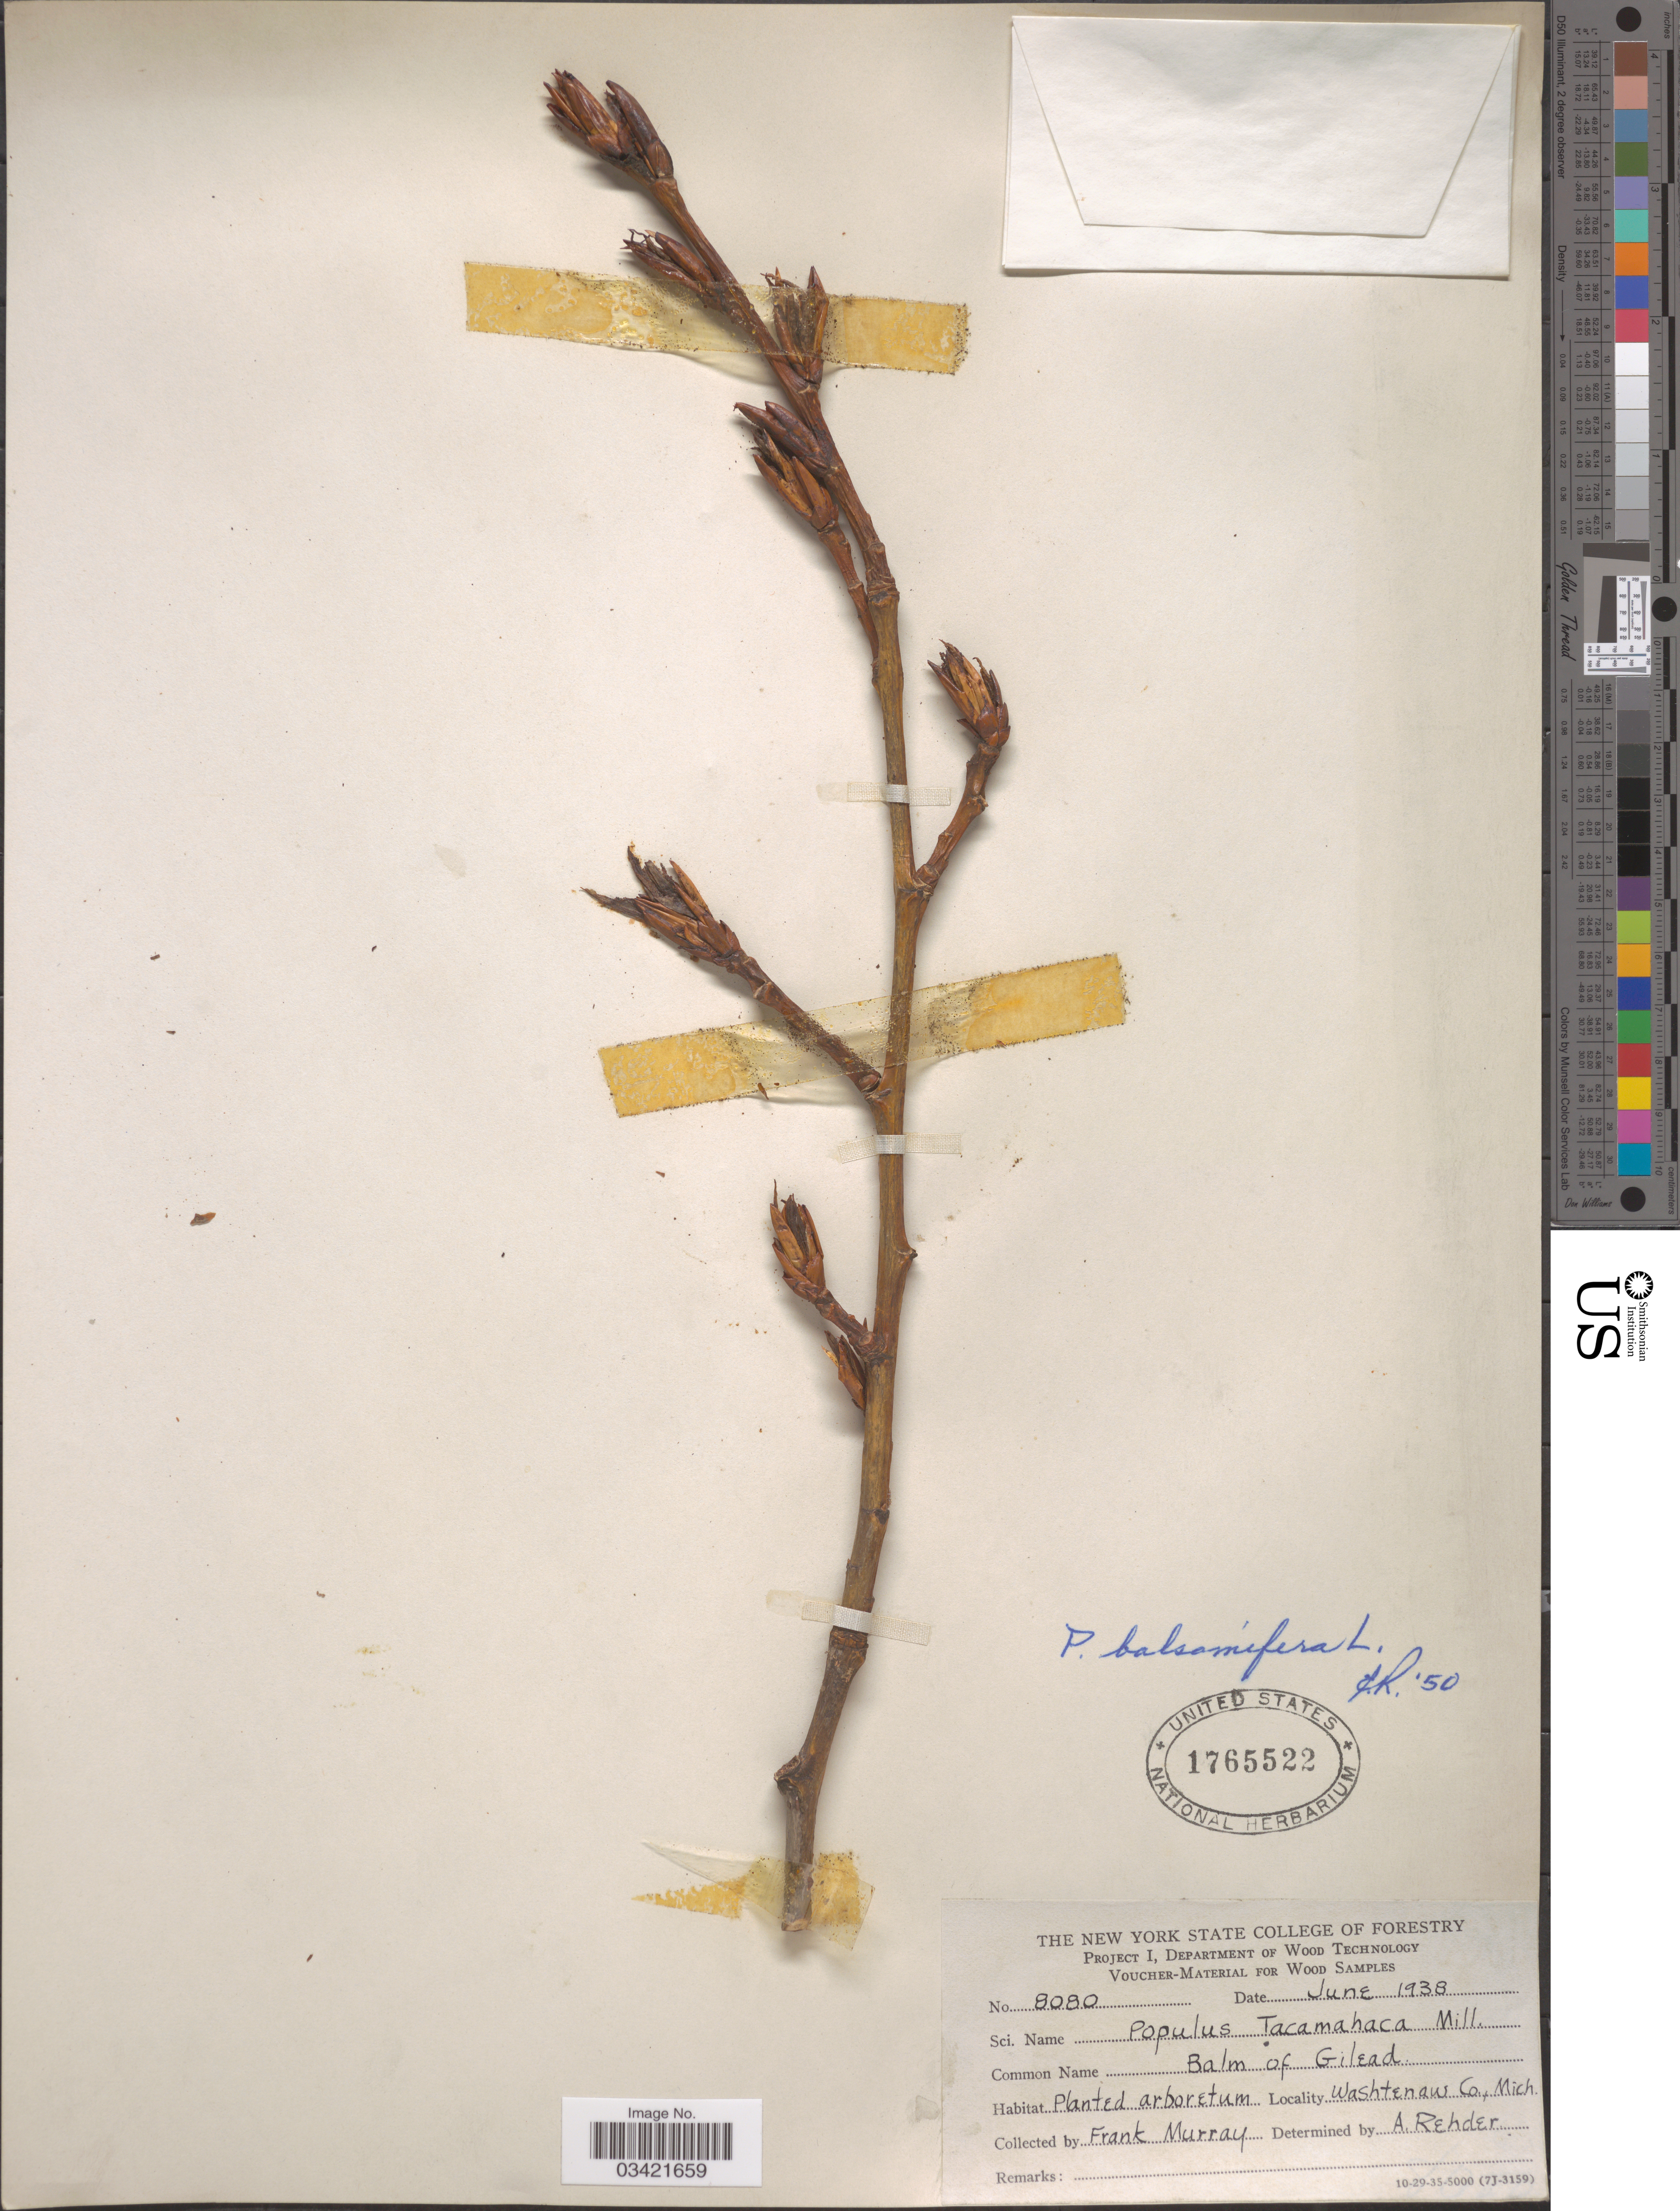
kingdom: Plantae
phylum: Tracheophyta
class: Magnoliopsida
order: Malpighiales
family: Salicaceae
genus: Populus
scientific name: Populus balsamifera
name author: L.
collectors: F. Murray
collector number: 8080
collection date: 1938-06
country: United States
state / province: Michigan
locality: Washtenaw Co. Arboretum.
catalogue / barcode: US 1765522